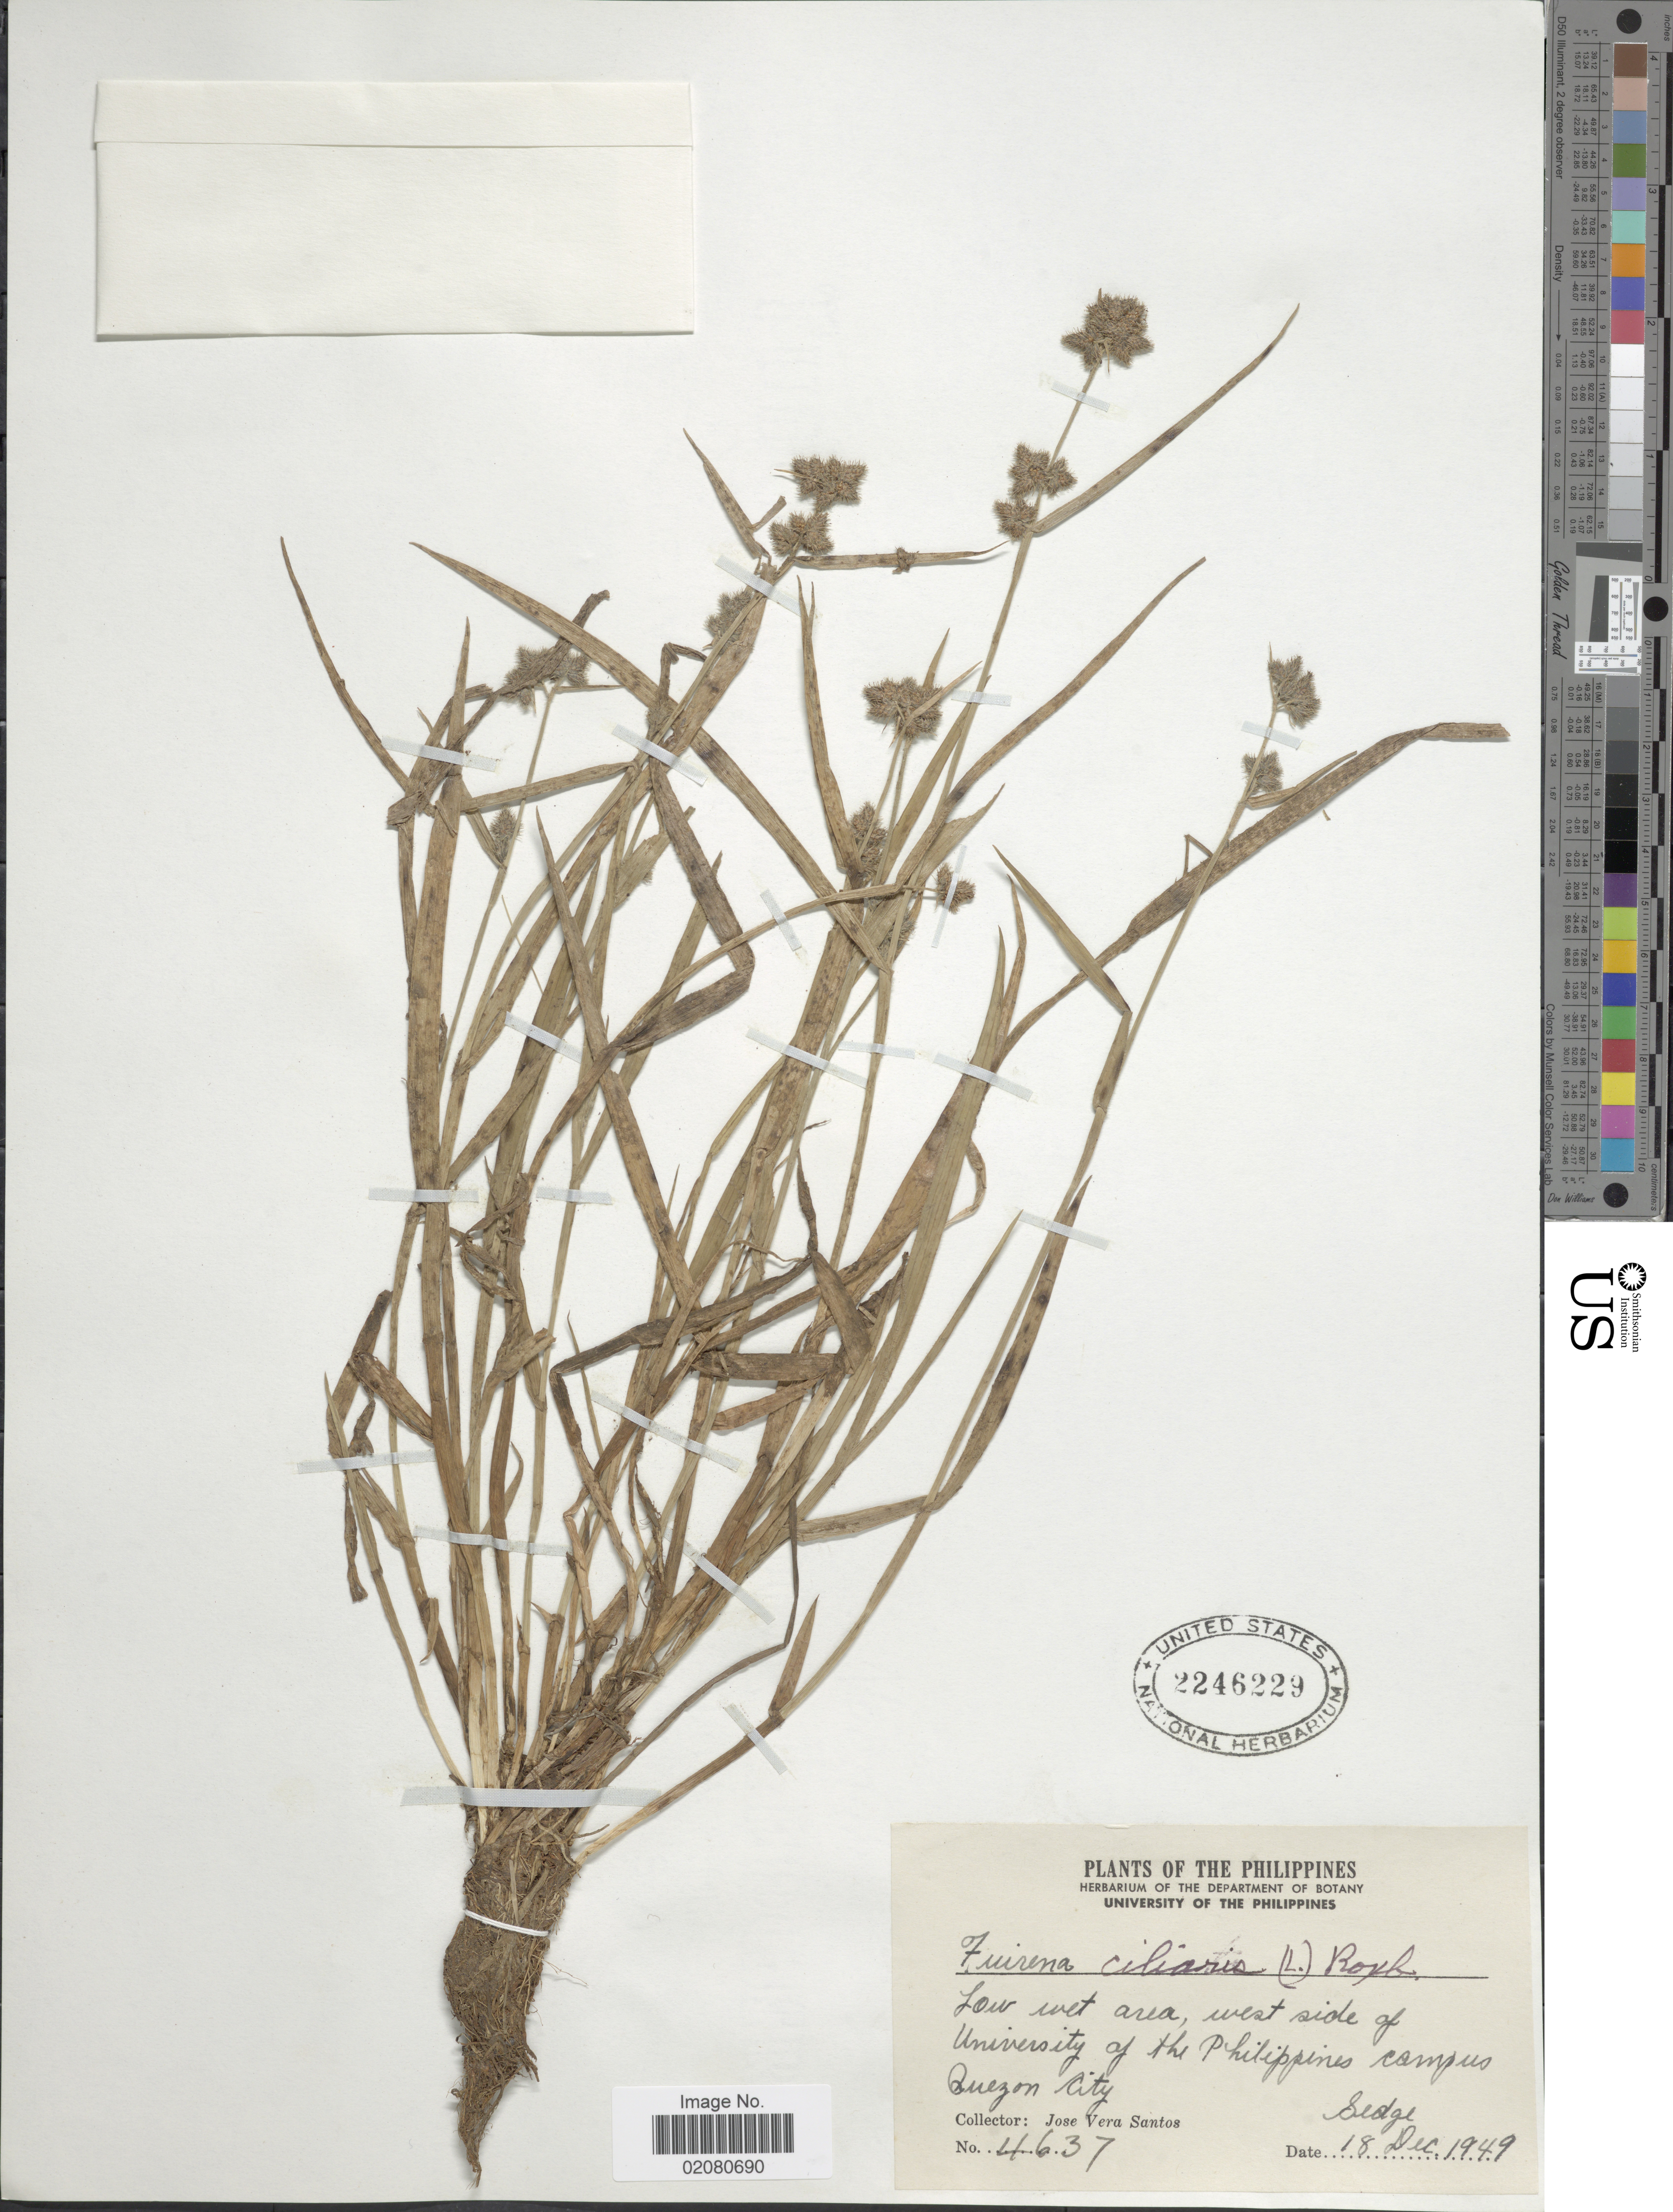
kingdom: Plantae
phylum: Tracheophyta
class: Liliopsida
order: Poales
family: Cyperaceae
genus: Fuirena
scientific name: Fuirena ciliaris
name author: (L.) Roxb.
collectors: J. Santos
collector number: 4637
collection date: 1949-12-18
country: Philippines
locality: Low wet area, west side of University of the Philippines campus Quezon City.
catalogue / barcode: US 2246229